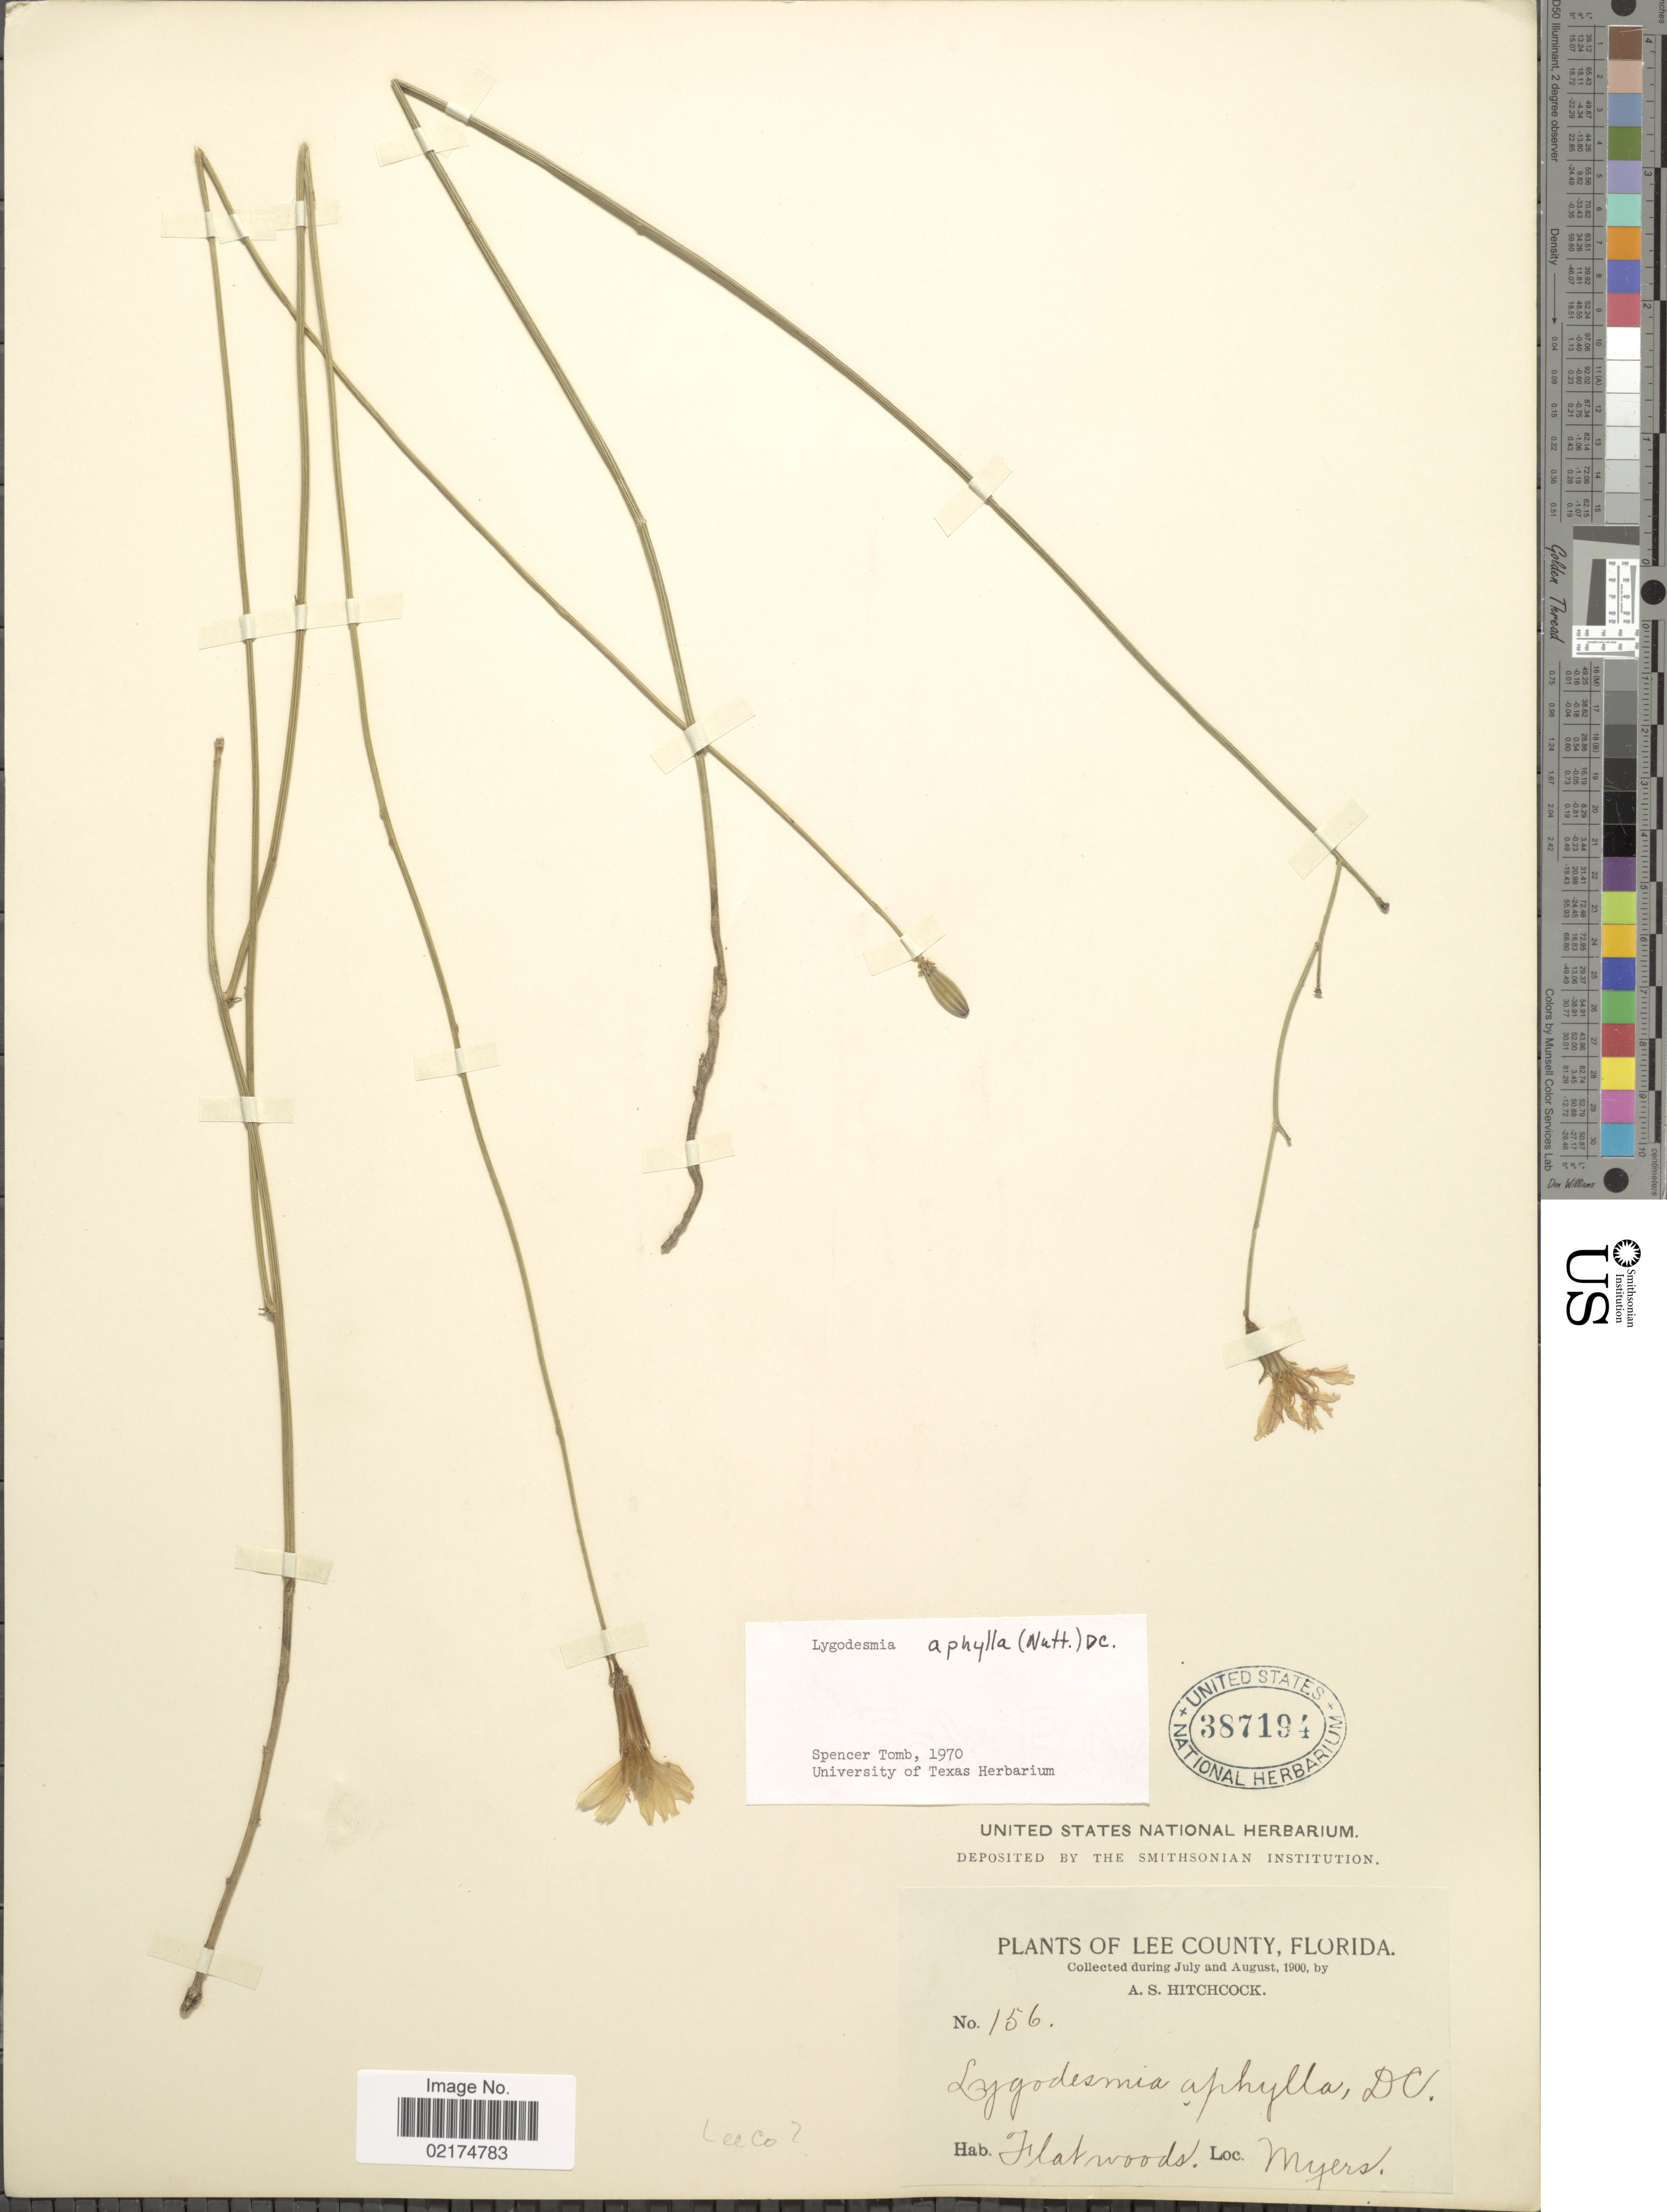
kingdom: Plantae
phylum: Tracheophyta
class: Magnoliopsida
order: Asterales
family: Asteraceae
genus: Lygodesmia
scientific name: Lygodesmia aphylla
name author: (Nutt.) DC.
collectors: A. S. Hitchcock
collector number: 156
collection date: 1900-07/1900-08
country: United States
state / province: Florida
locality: Lee County, Myers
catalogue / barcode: US 387194